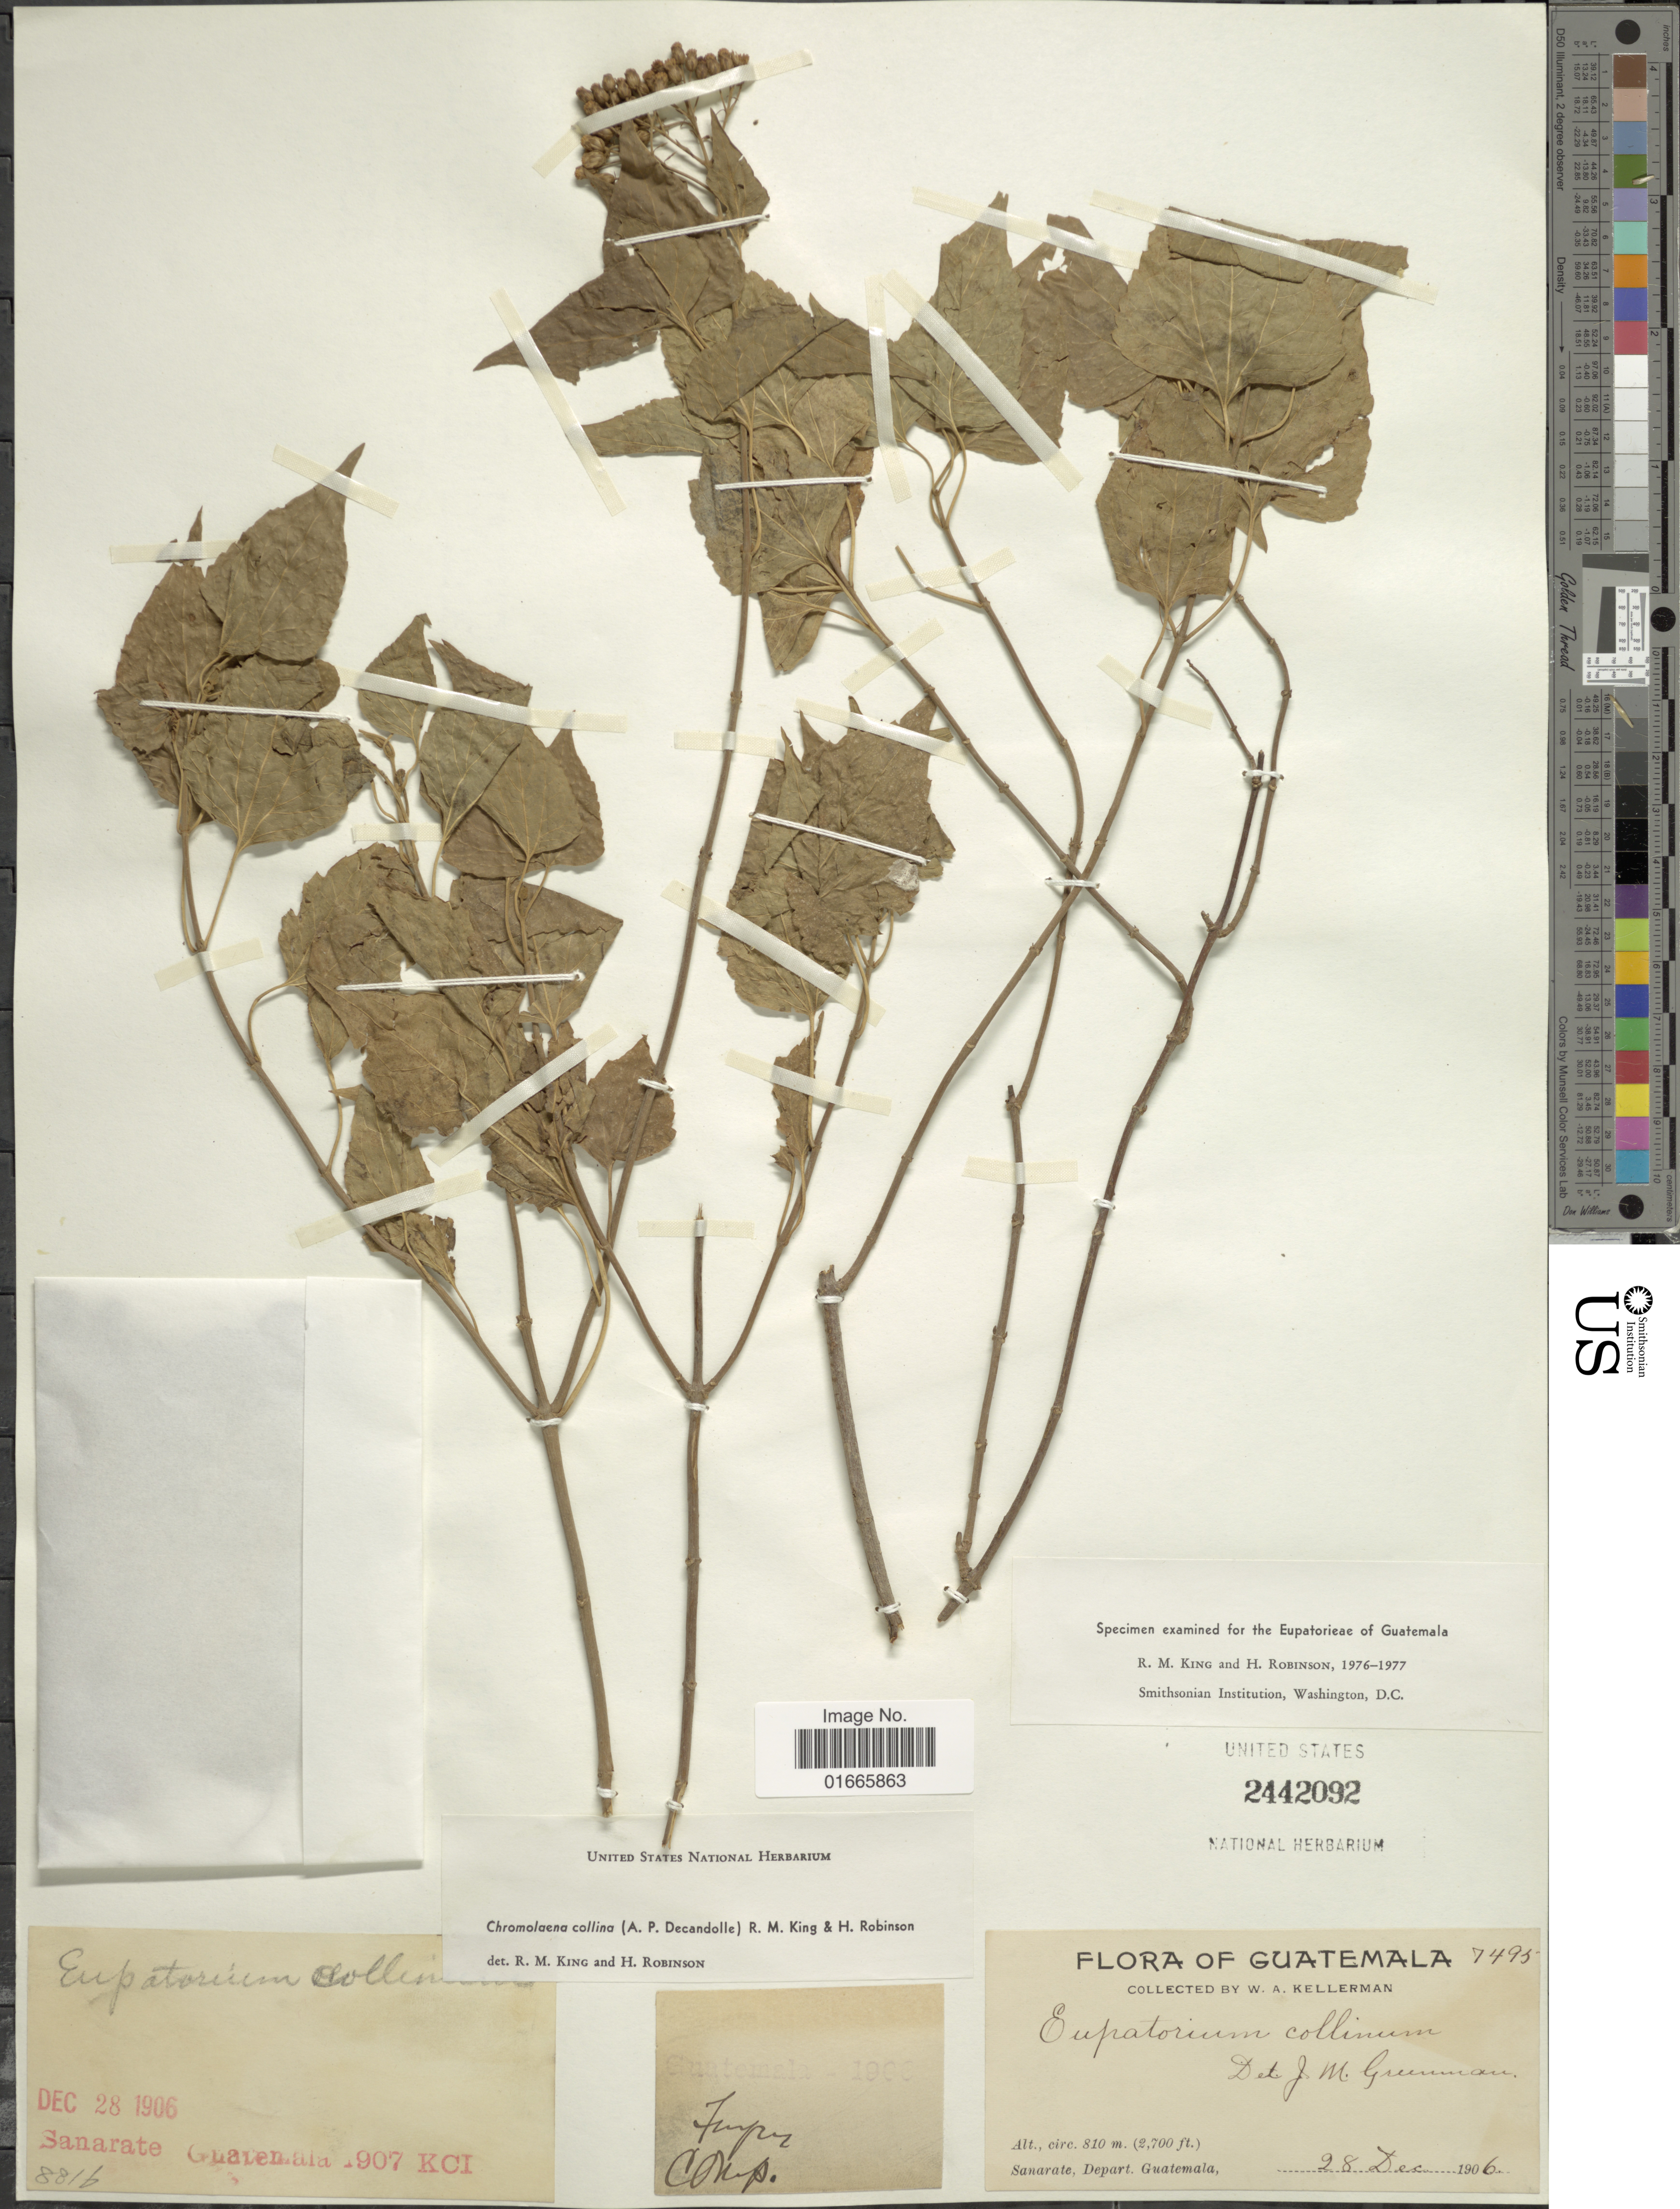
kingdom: Plantae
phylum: Tracheophyta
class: Magnoliopsida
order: Asterales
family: Asteraceae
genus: Chromolaena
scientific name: Chromolaena collina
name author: (DC.) R.M. King & H. Rob.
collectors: W. Kellerman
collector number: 7495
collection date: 1906-12-28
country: Guatemala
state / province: Guatemala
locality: Sanarate, Depart. Guatemala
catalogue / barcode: US 2442092